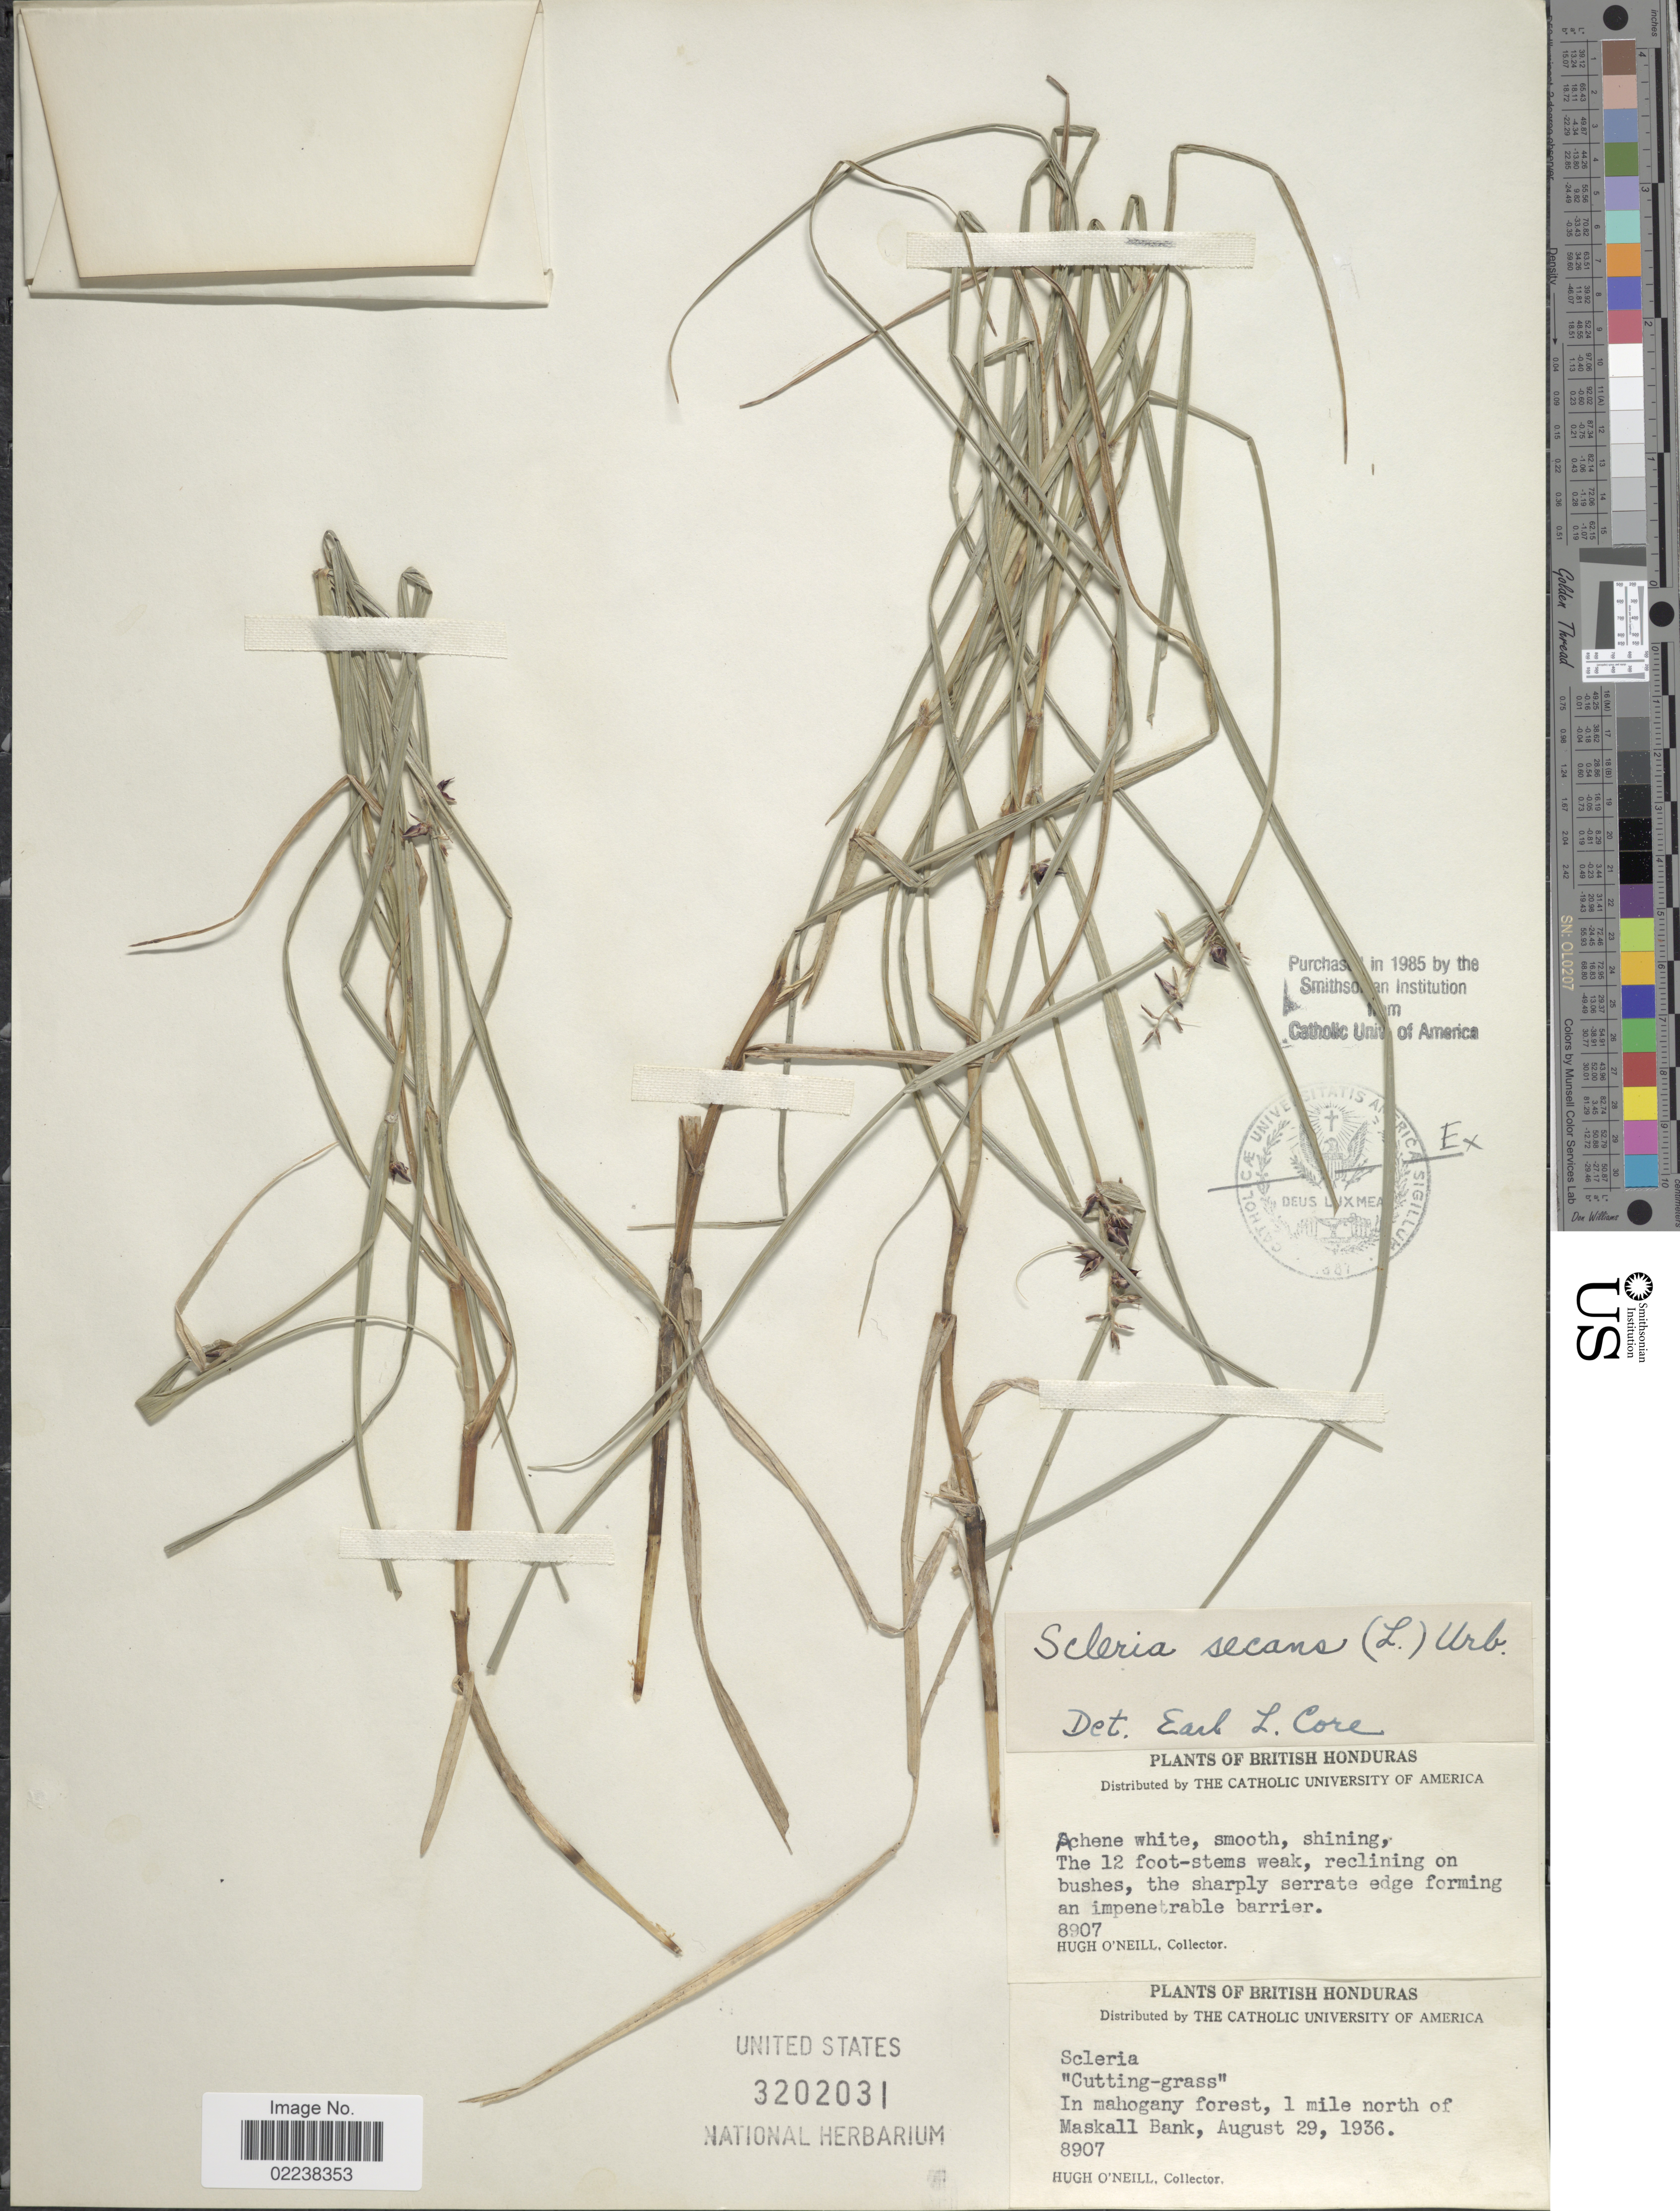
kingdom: Plantae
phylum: Tracheophyta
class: Liliopsida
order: Poales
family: Cyperaceae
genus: Scleria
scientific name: Scleria secans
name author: (L.) Urb.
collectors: H. O'Neill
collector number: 8907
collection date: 1936-08-29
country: Belize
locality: British Honduras, 1 mile north of Maskall Bank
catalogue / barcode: US 3202031